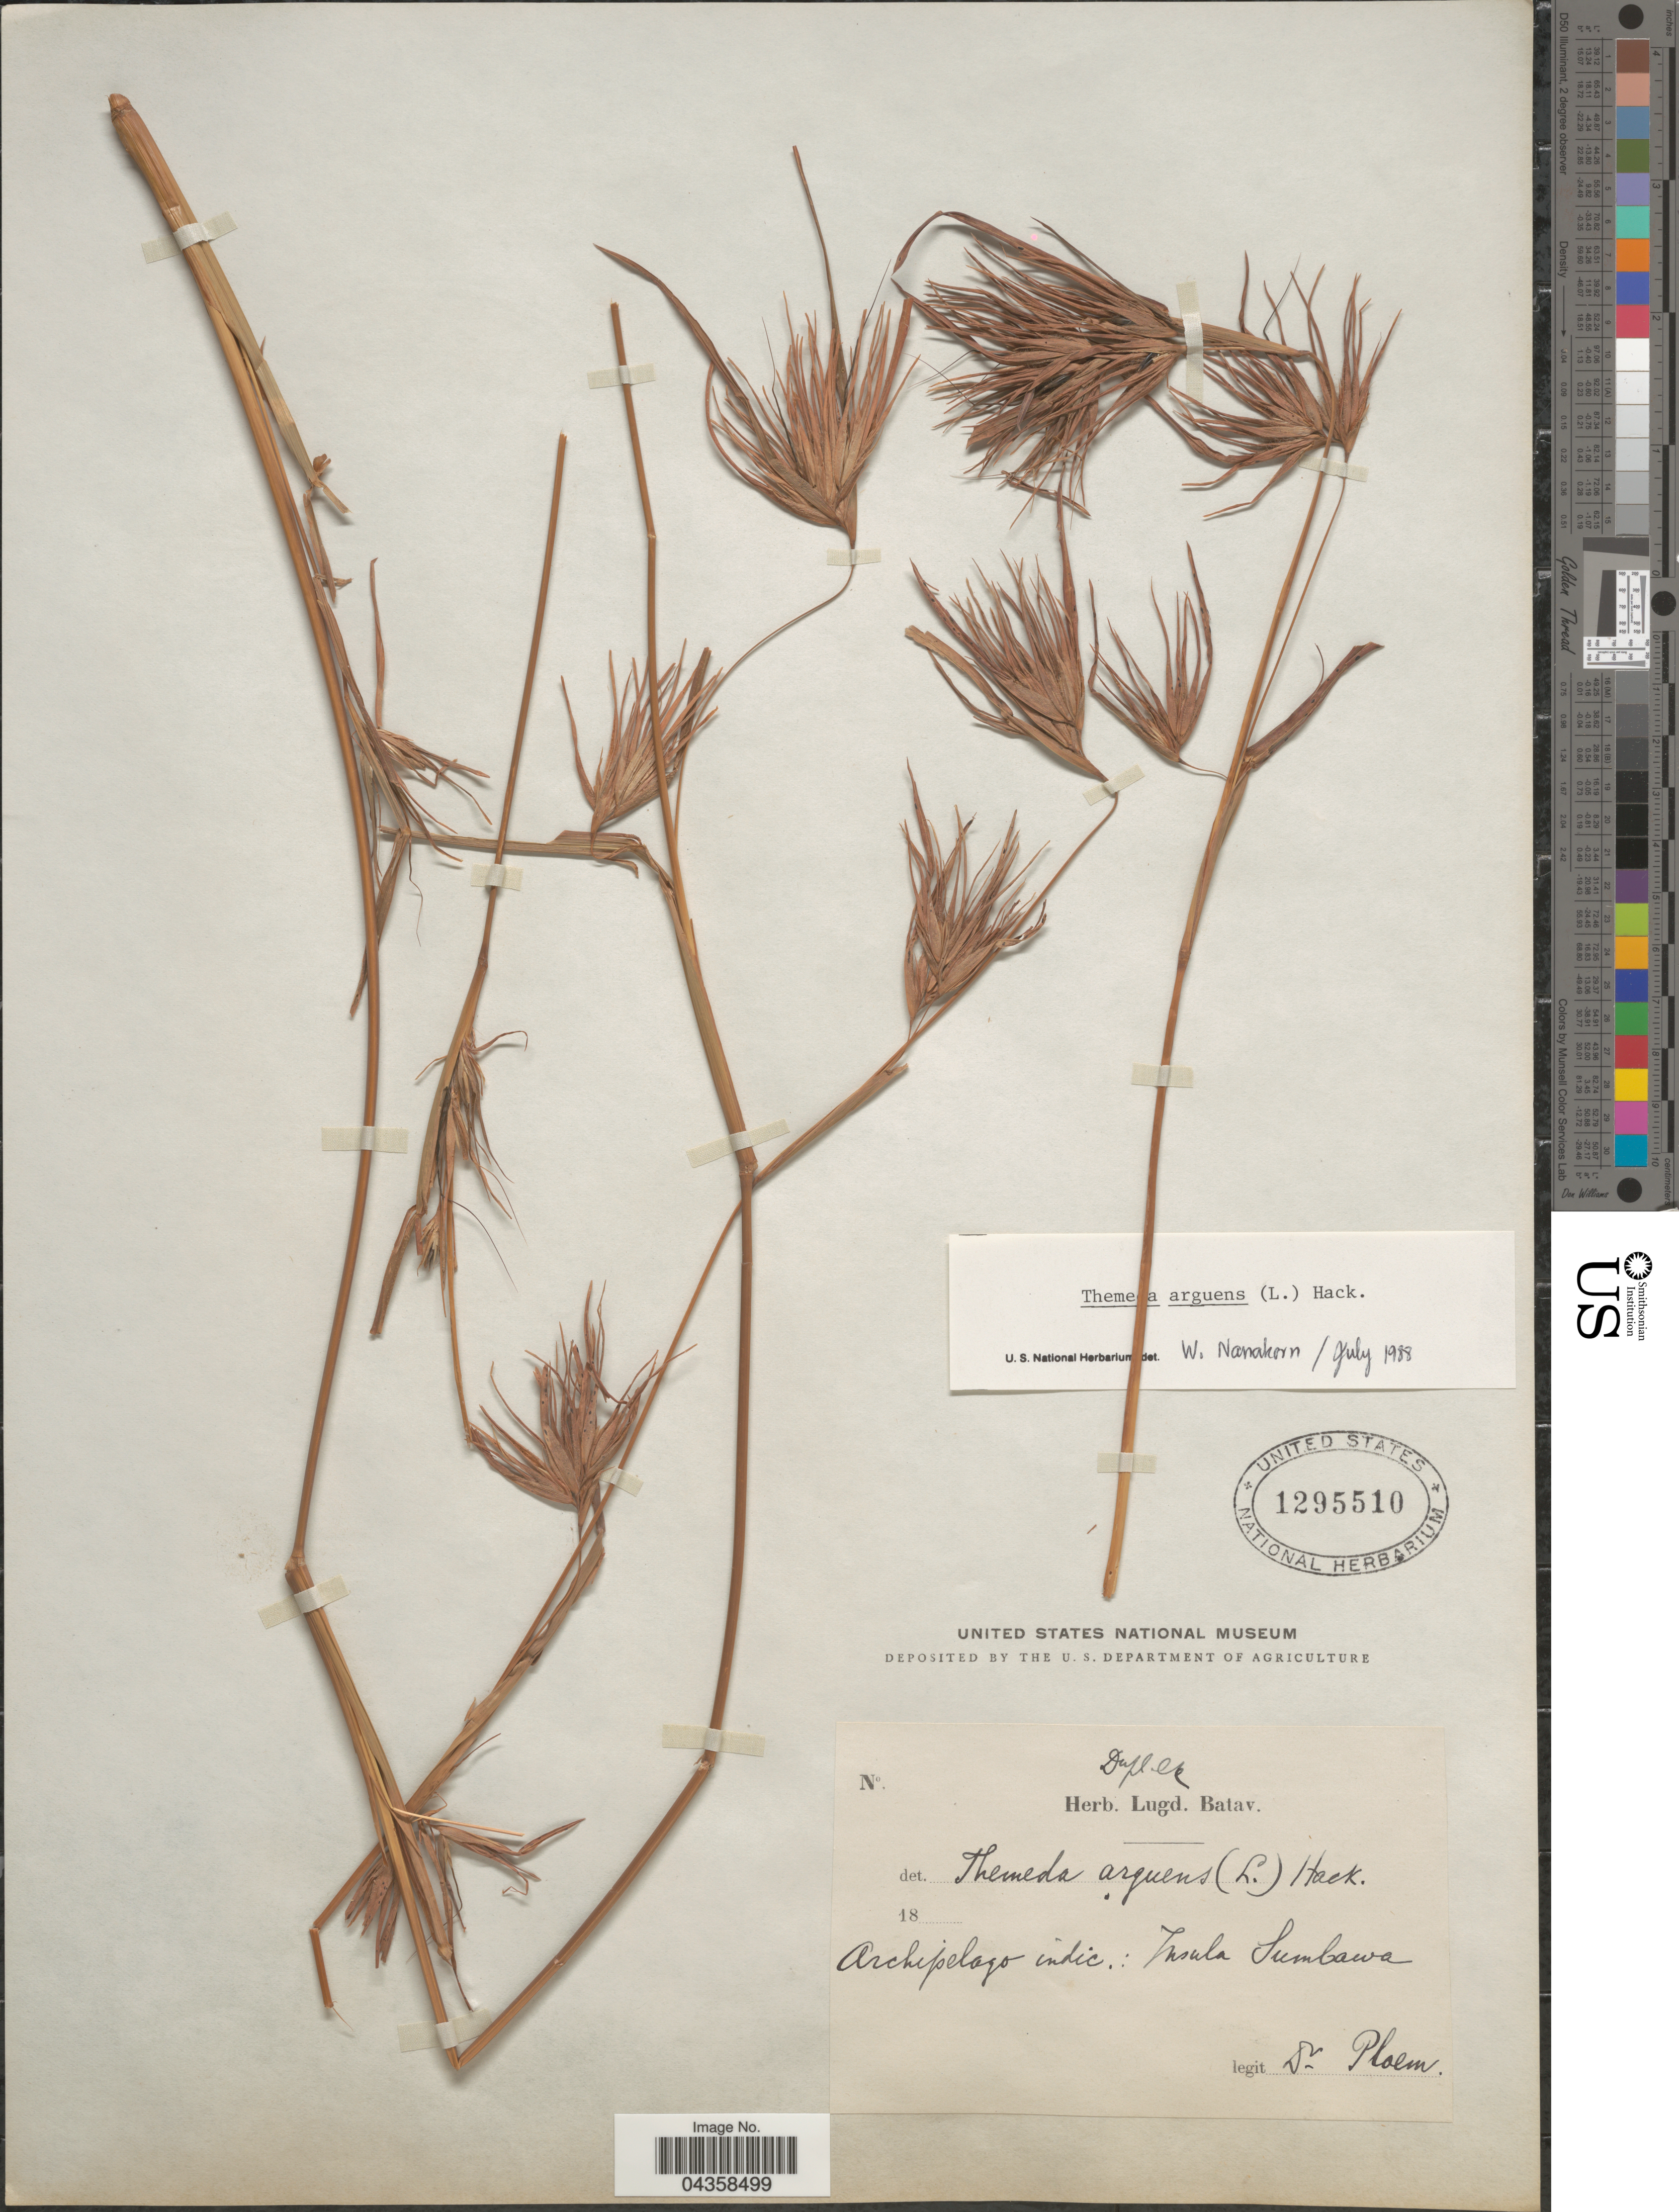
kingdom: Plantae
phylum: Tracheophyta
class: Liliopsida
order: Poales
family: Poaceae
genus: Themeda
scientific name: Themeda arguens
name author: (L.) Hack.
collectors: -. Ploem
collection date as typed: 18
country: Indonesia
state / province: Nusa Tenggara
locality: Archipelago indic.: Insula Sumbawa.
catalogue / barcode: US 1295510